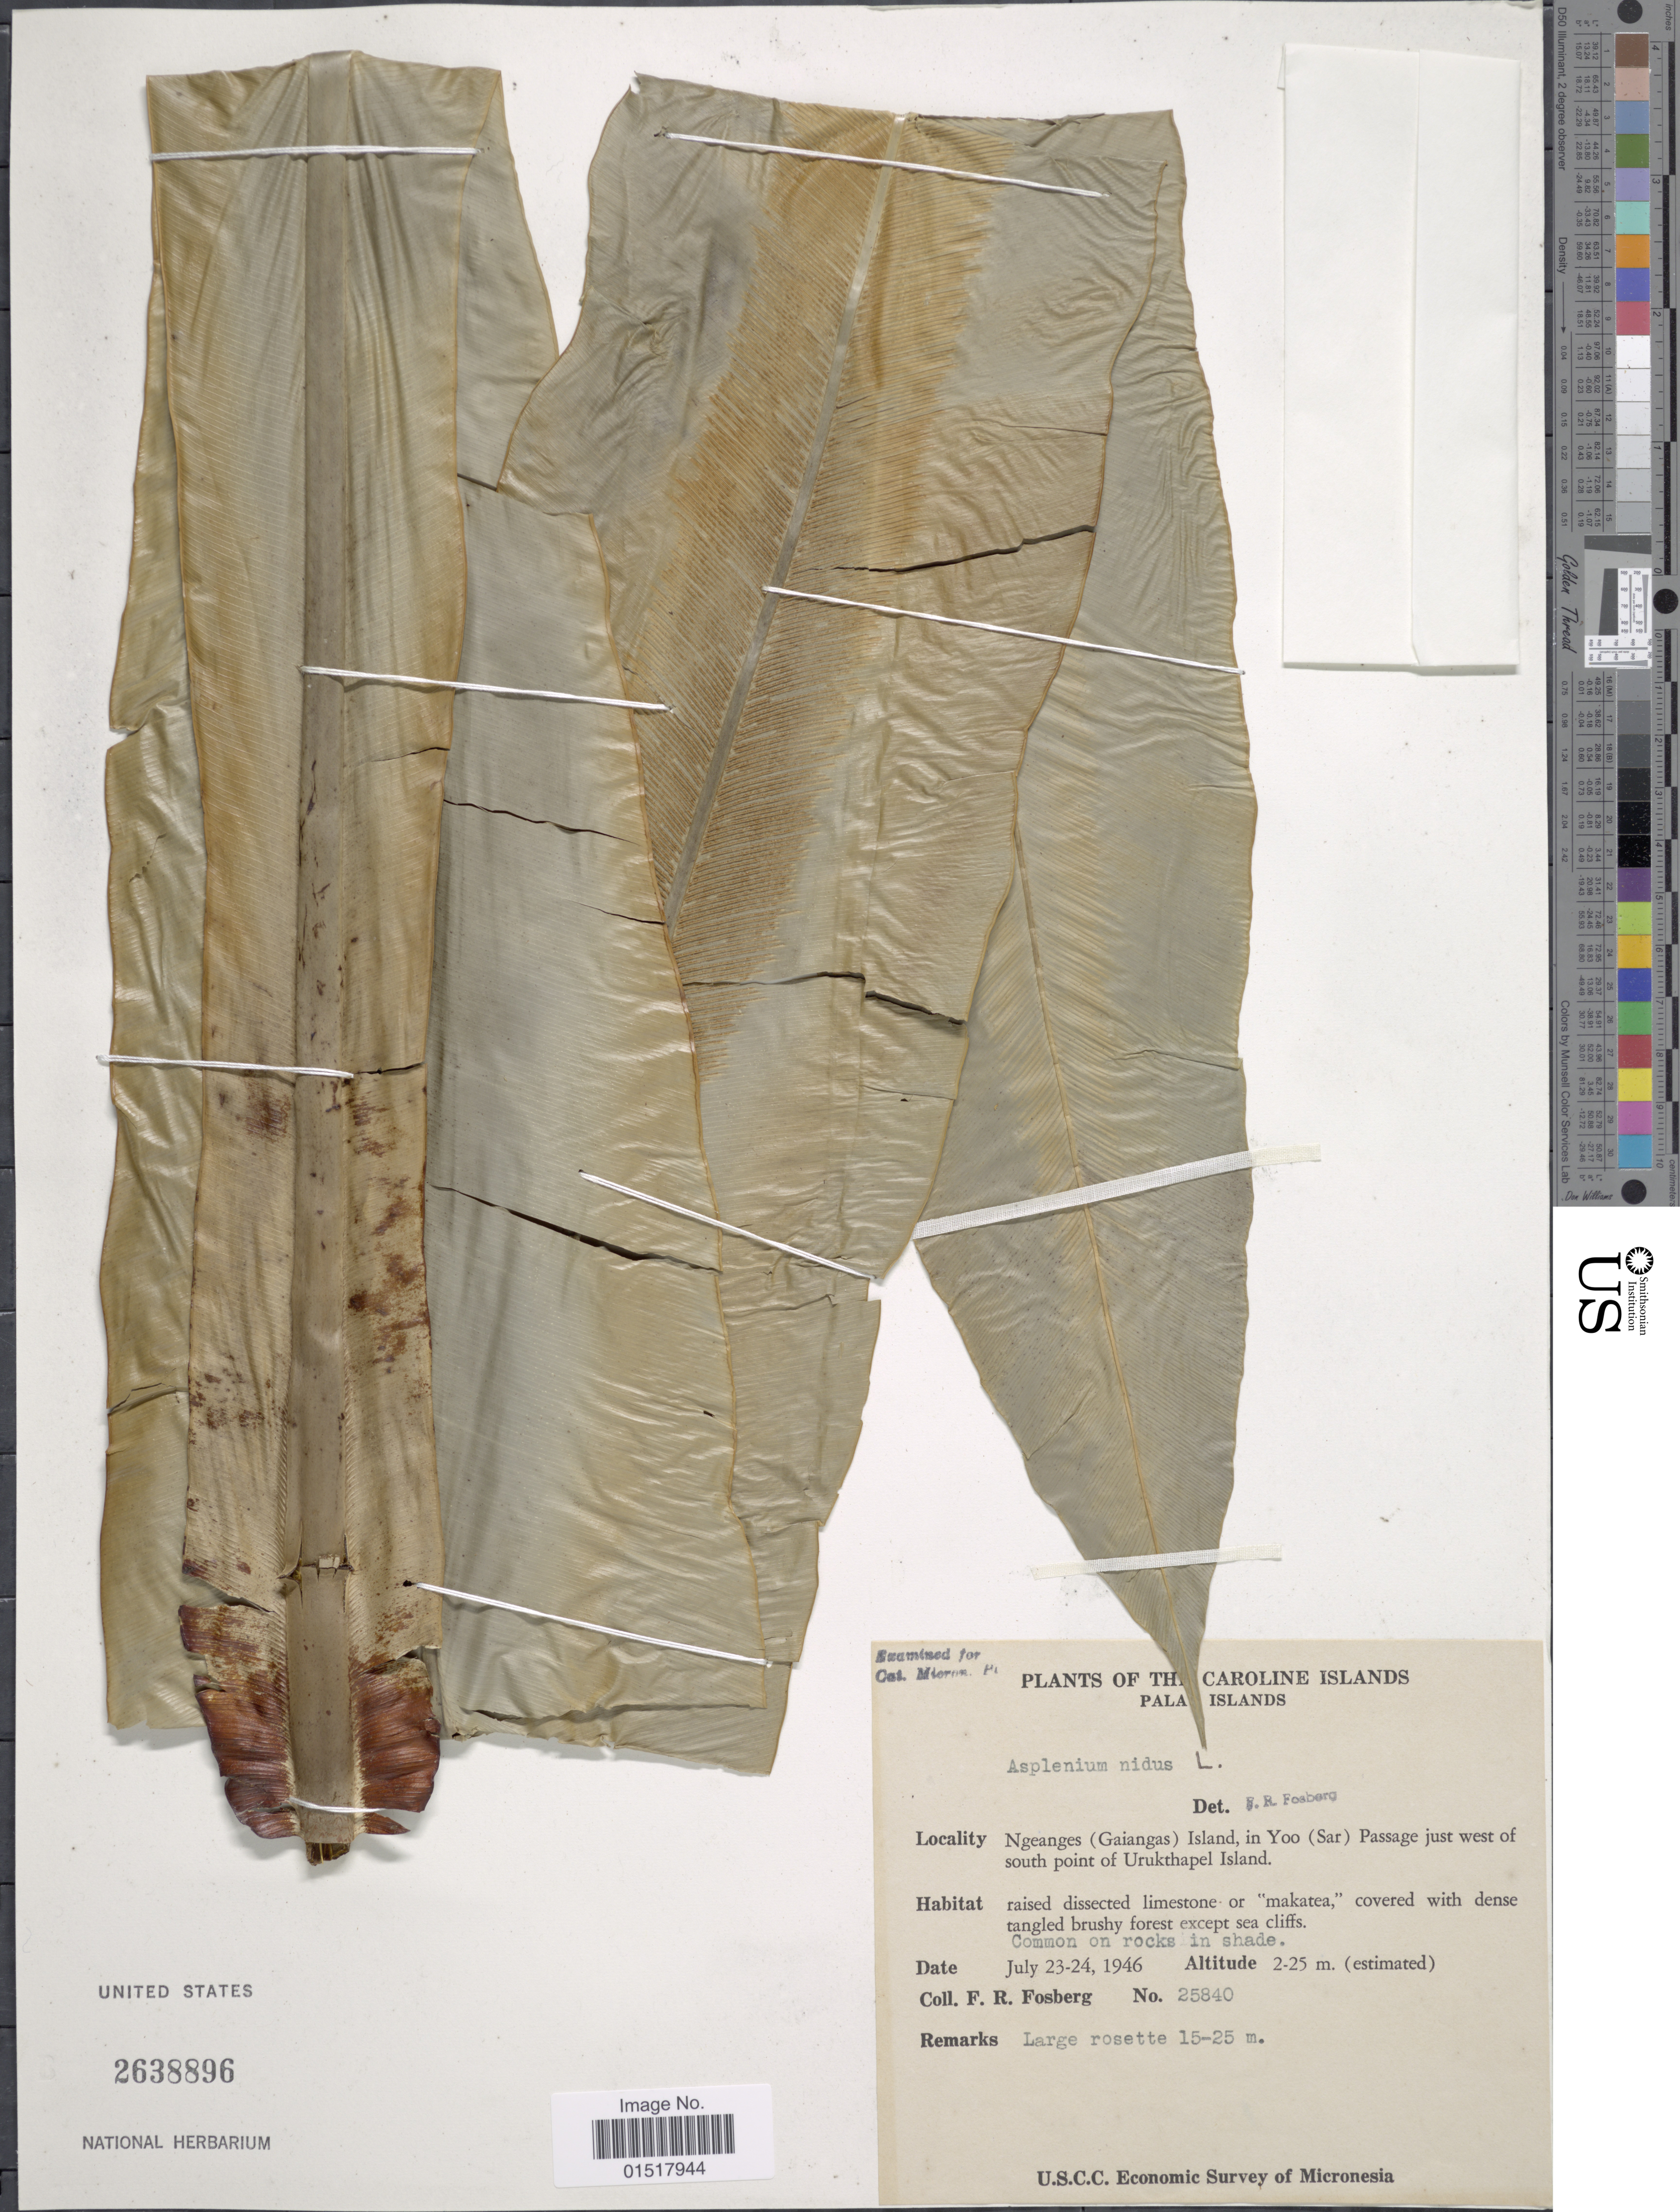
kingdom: Plantae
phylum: Tracheophyta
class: Polypodiopsida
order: Polypodiales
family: Aspleniaceae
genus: Asplenium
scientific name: Asplenium nidus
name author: L.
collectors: F. R. Fosberg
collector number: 25840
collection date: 1946-07-23/1946-07-24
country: Palau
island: Ngeanges (Gaiangas)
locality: Palau Islands. Ngeanges (Gaiangas) Island, in Yoo (Sar) Passage just west of south point of Urukthapel Island.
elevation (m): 2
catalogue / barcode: US 2638896